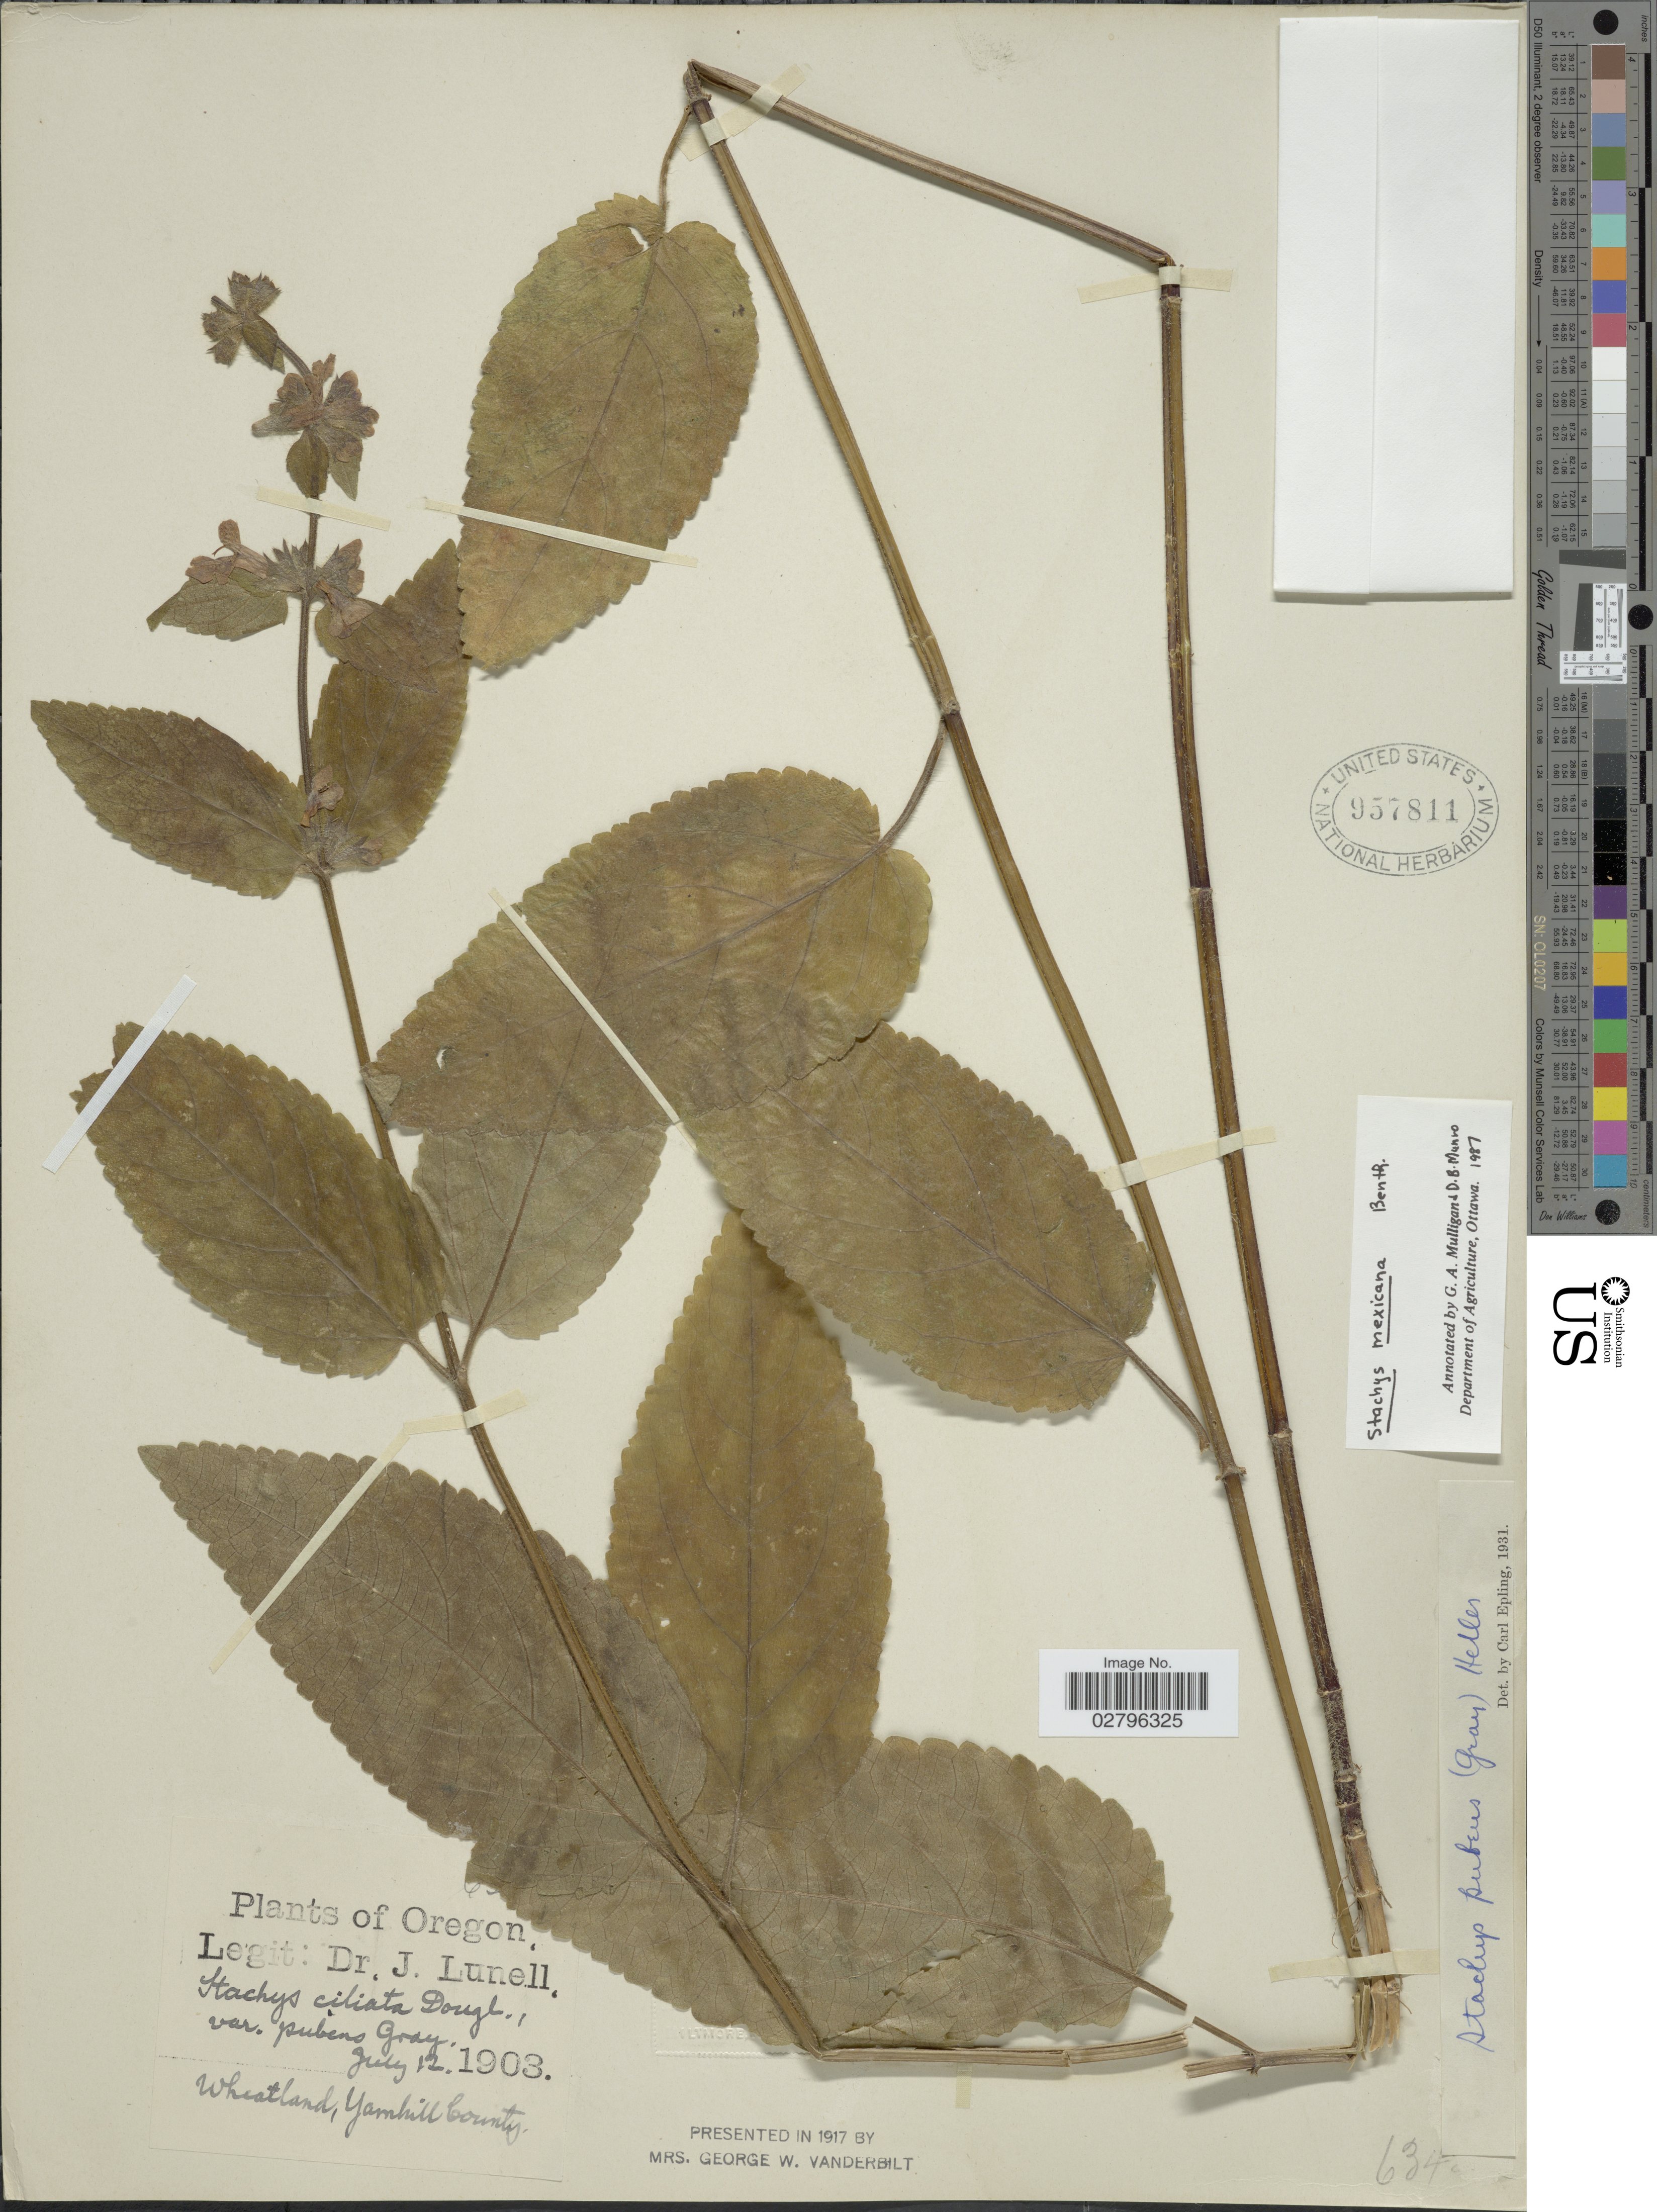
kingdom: Plantae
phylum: Tracheophyta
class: Magnoliopsida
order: Lamiales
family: Lamiaceae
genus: Stachys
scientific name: Stachys mexicana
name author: Benth.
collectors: J. Lunell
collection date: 1903-07-12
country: United States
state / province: Oregon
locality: Wheatland, Yamhill County.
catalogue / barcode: US 957811